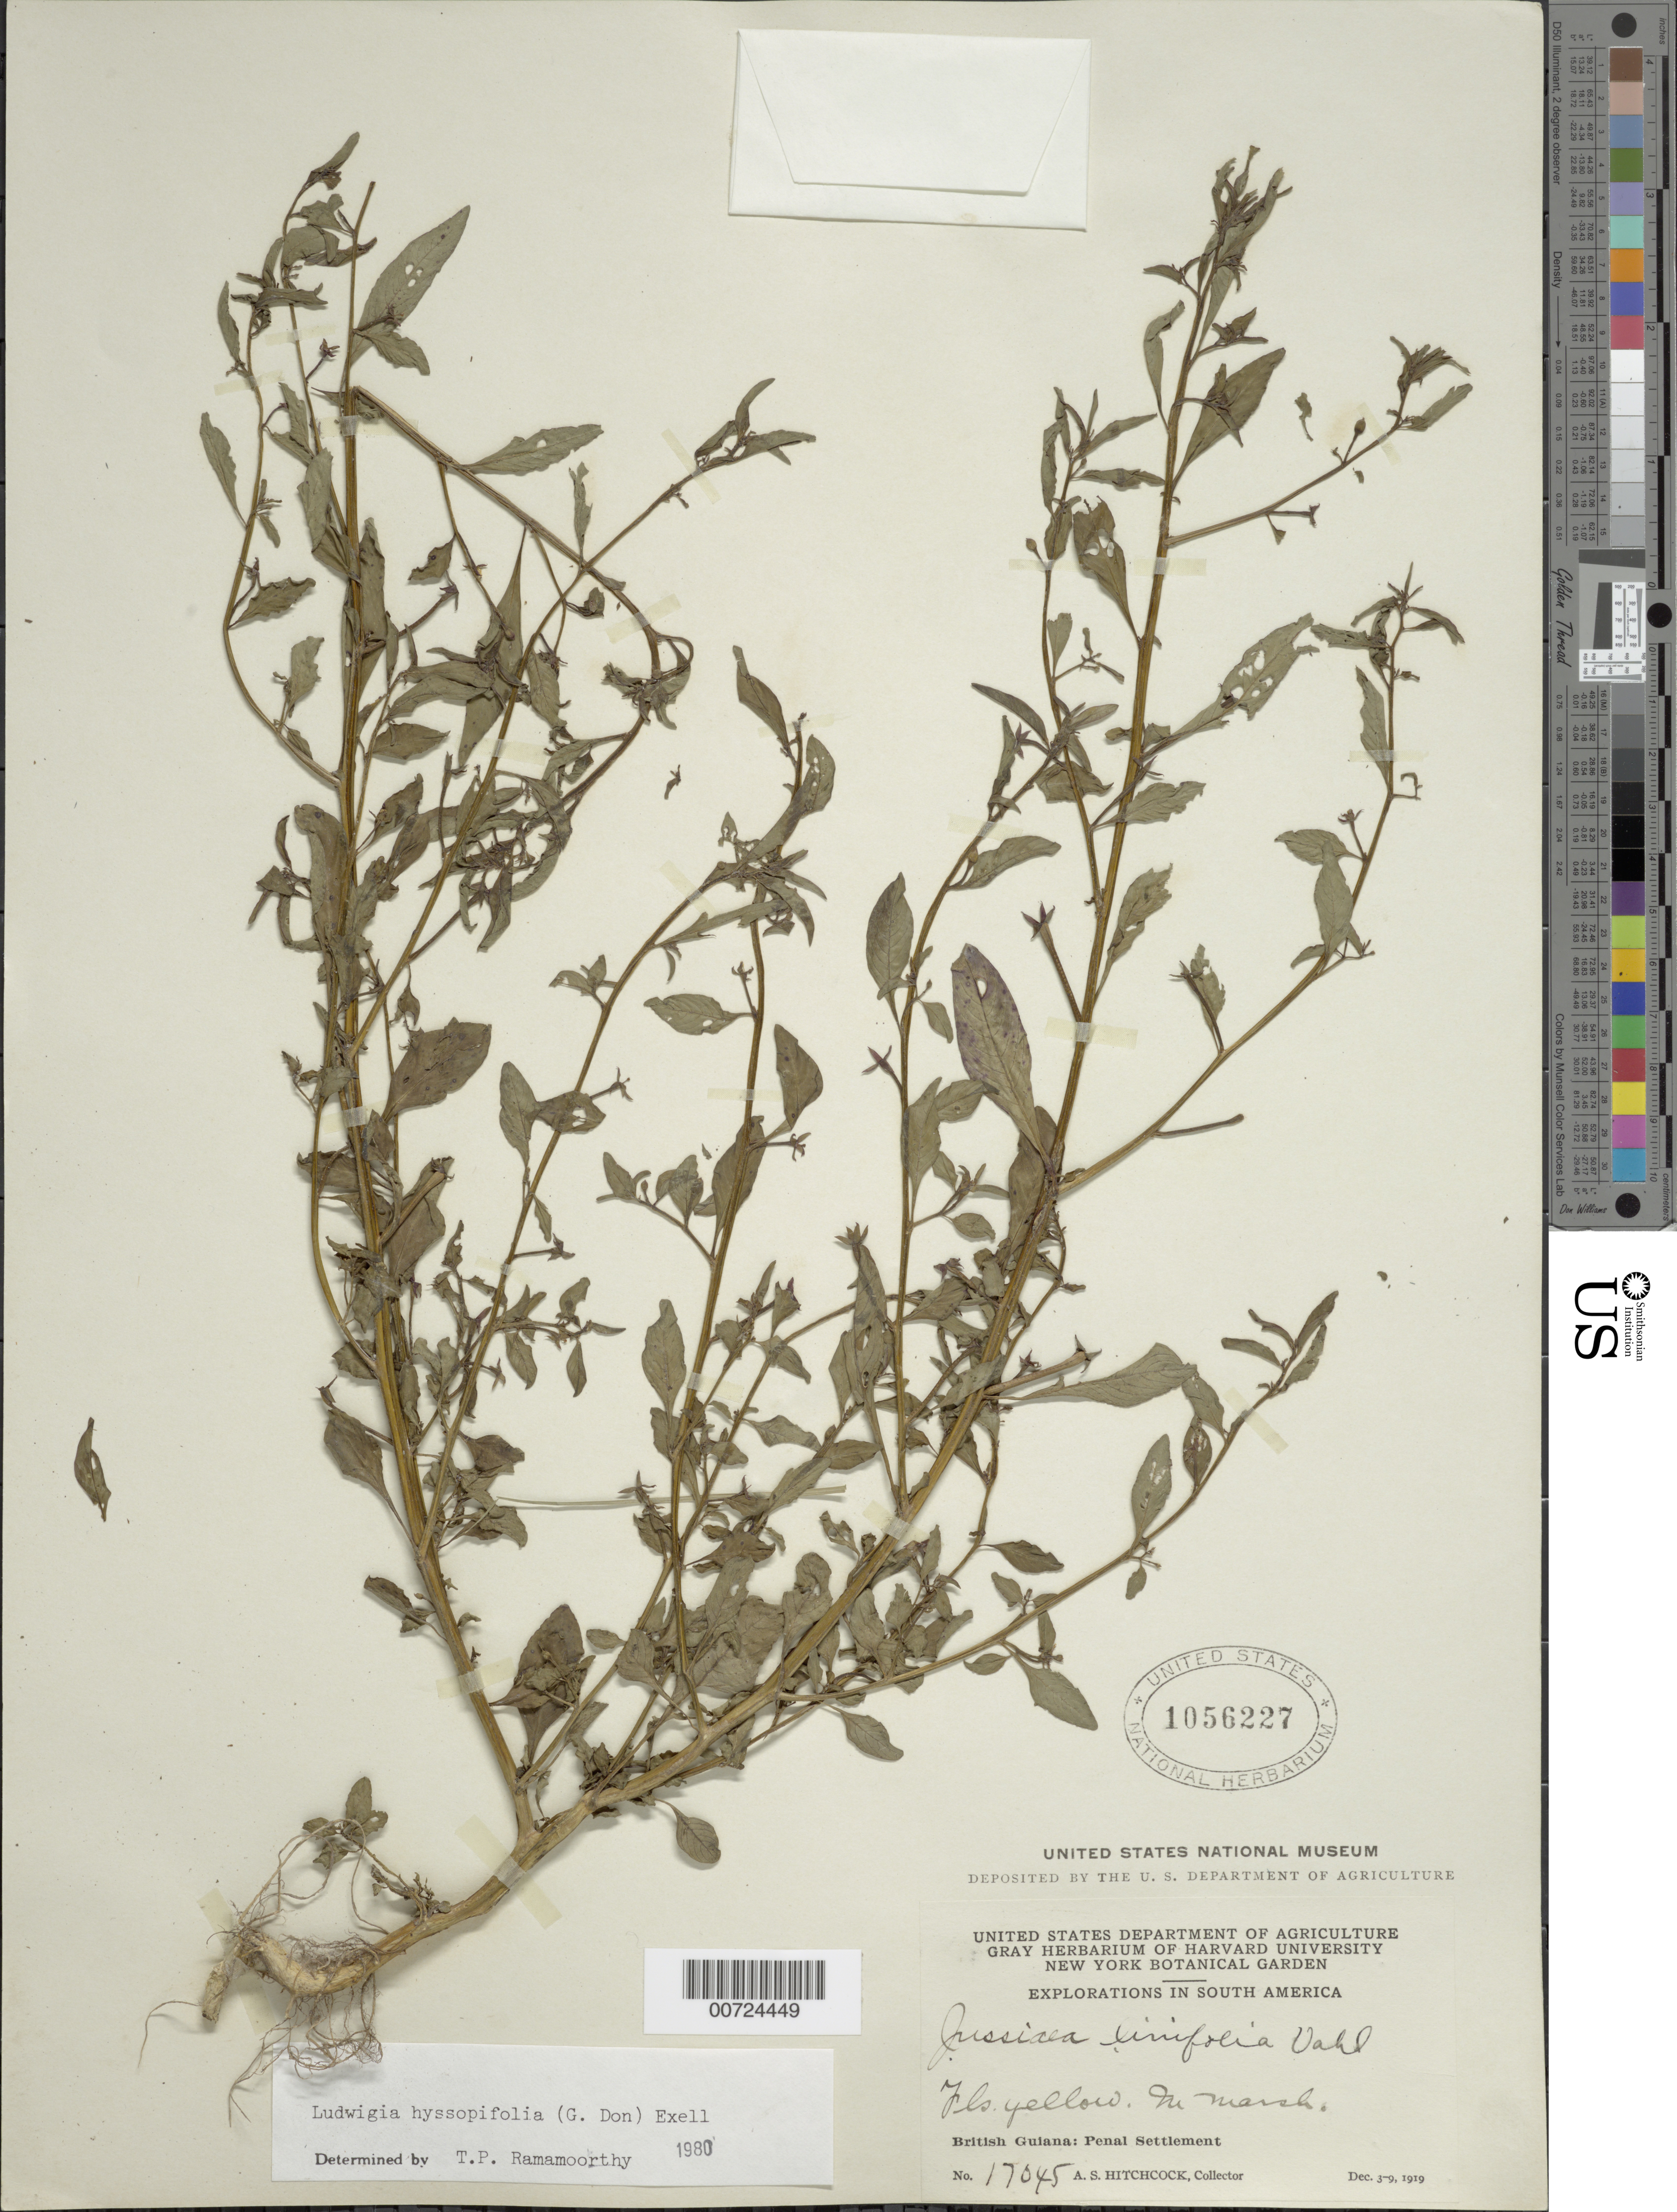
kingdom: Plantae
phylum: Tracheophyta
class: Magnoliopsida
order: Myrtales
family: Onagraceae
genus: Ludwigia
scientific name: Ludwigia hyssopifolia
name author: (G. Don) Exell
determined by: Ramamoorthy, T. P.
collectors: A. S. Hitchcock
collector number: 17045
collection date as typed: Dec. 3-9, 1919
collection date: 1919-12-03/1919-12-09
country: Guyana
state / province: Cuyuni-Mazaruni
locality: Penal Settlement, on W side of Essequibo River, near mouth of Mazaruni River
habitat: Marsh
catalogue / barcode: US 1056227